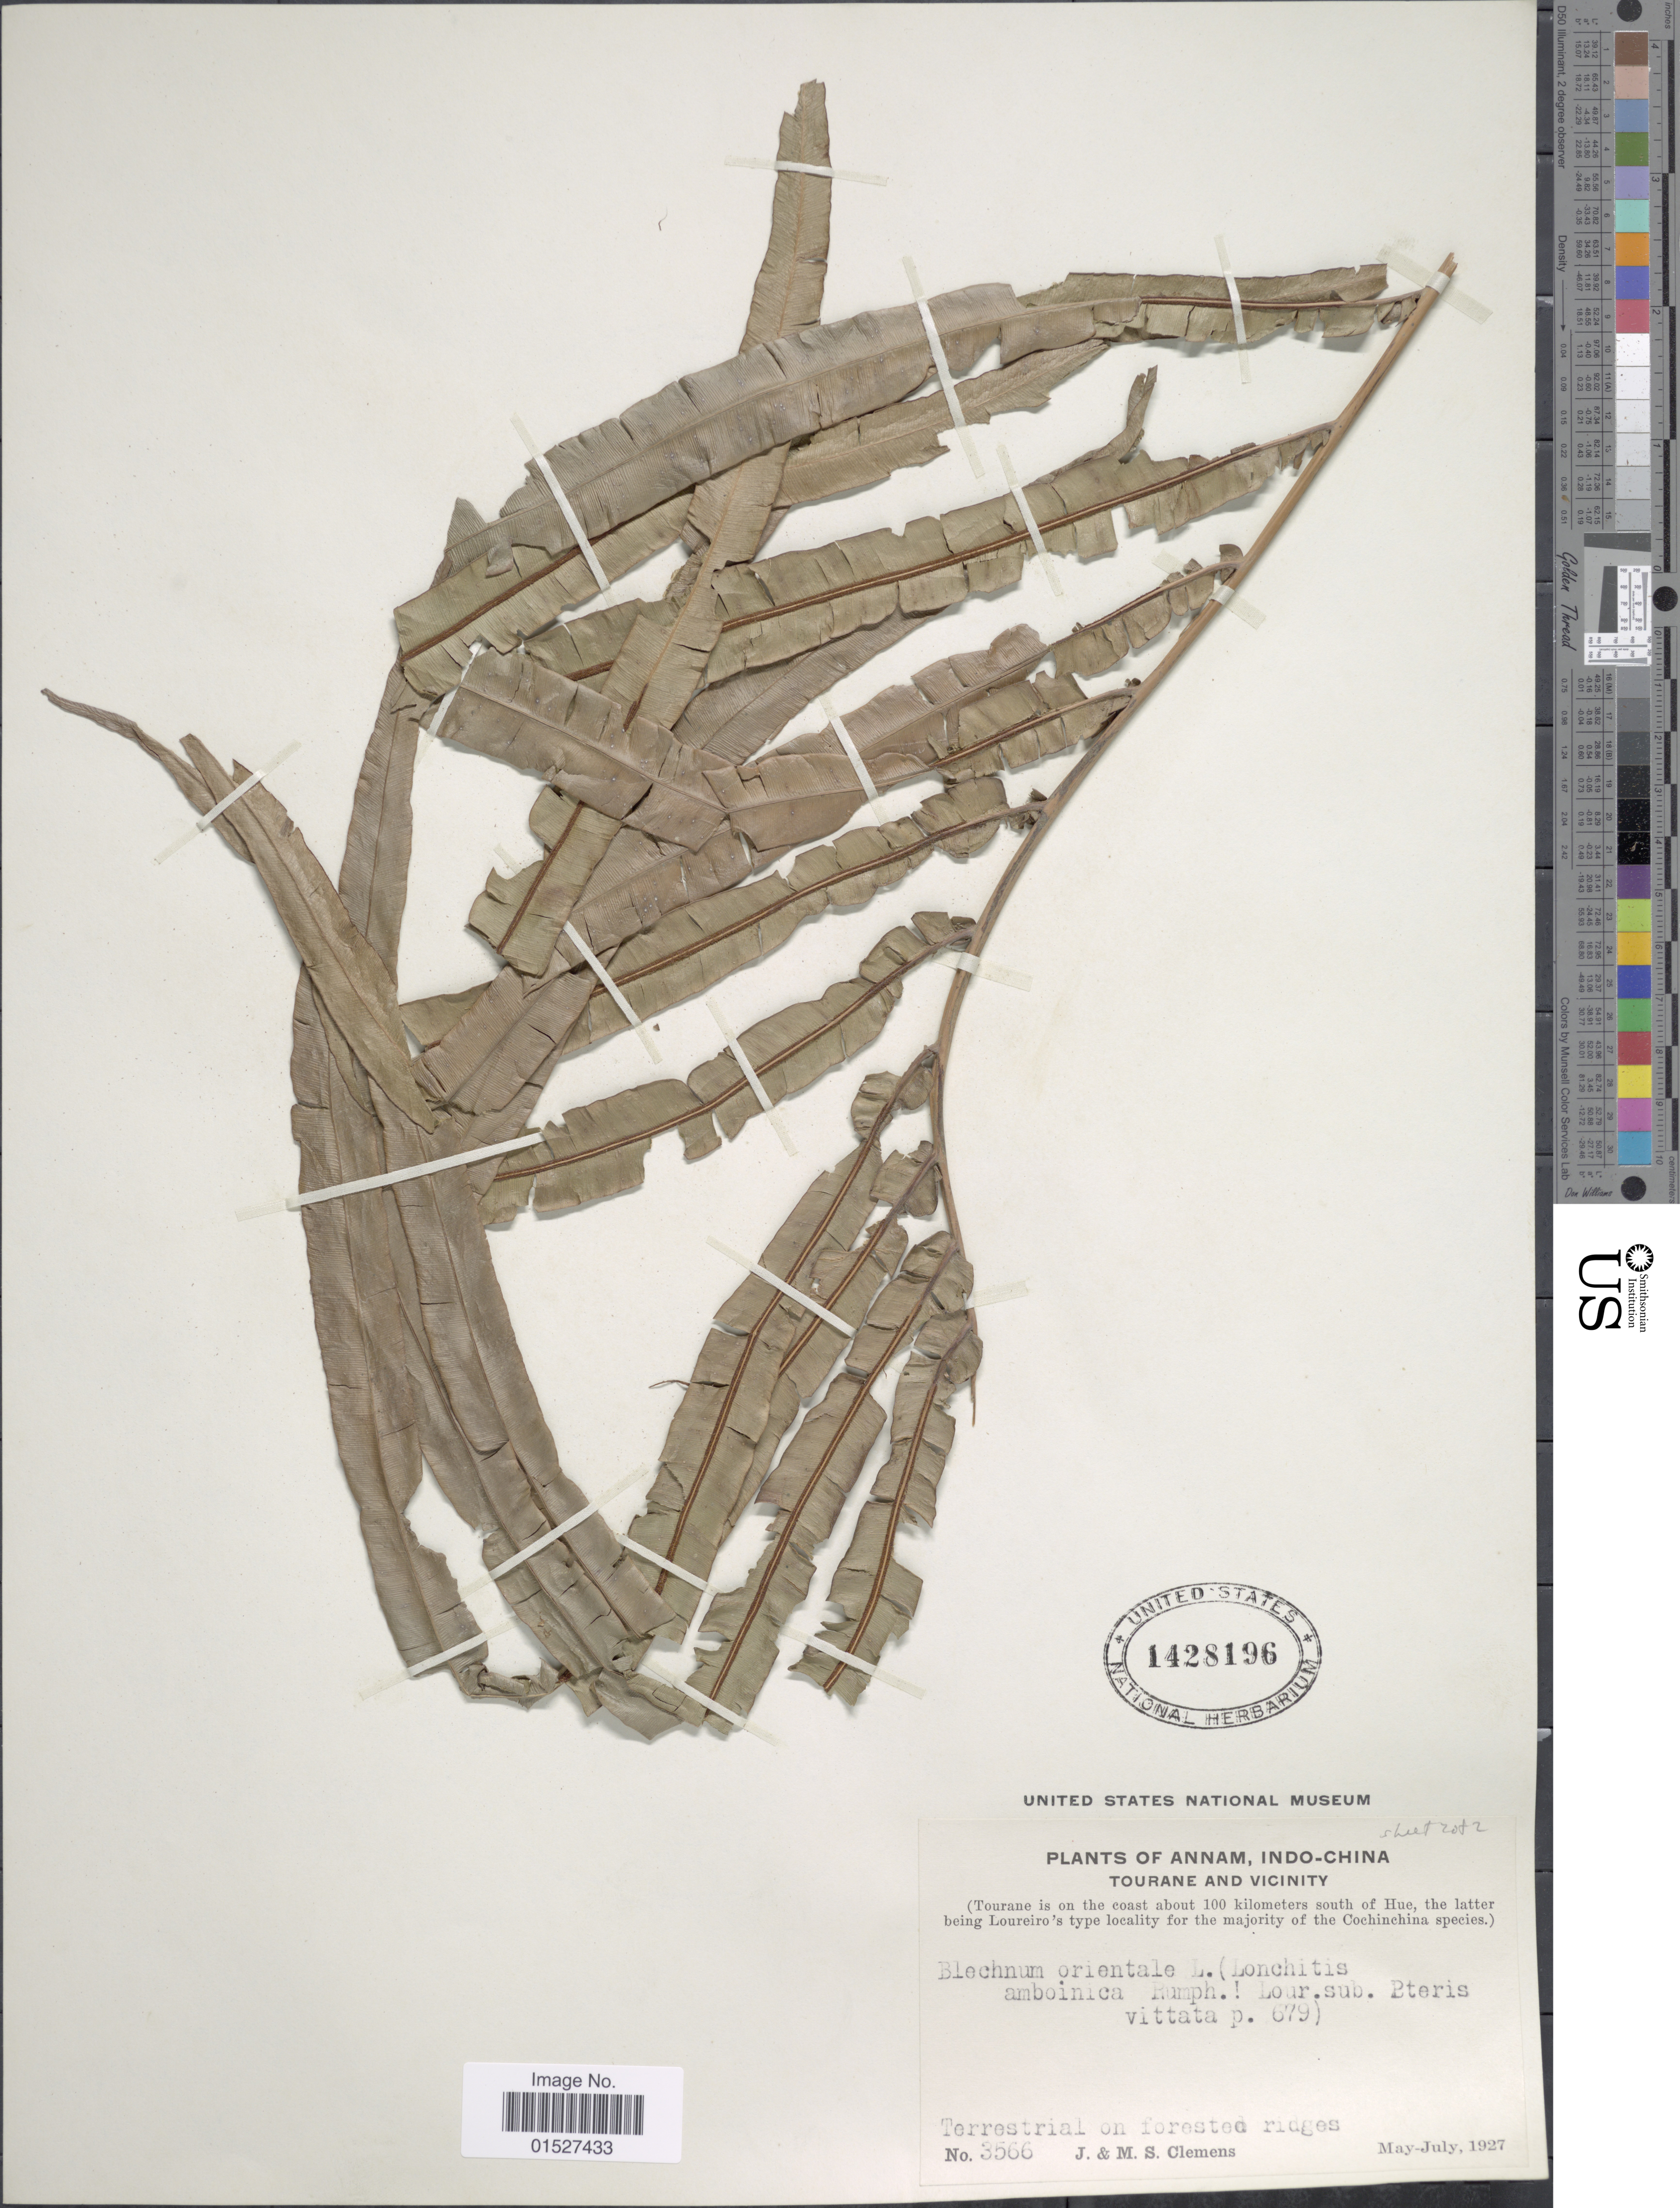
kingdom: Plantae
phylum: Tracheophyta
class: Polypodiopsida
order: Polypodiales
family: Blechnaceae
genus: Blechnum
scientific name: Blechnum orientale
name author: L.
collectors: J. Clemens & M. S. Clemens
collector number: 3566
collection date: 1927-05/1927-07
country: Vietnam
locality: Annam, Indo-China. Tourane and vicinity (Tourane is on the coast about 100 kilometers south of Hue, the latter being Loureiro's type locality for the majority of the Cochinchina species).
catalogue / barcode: US 1428196